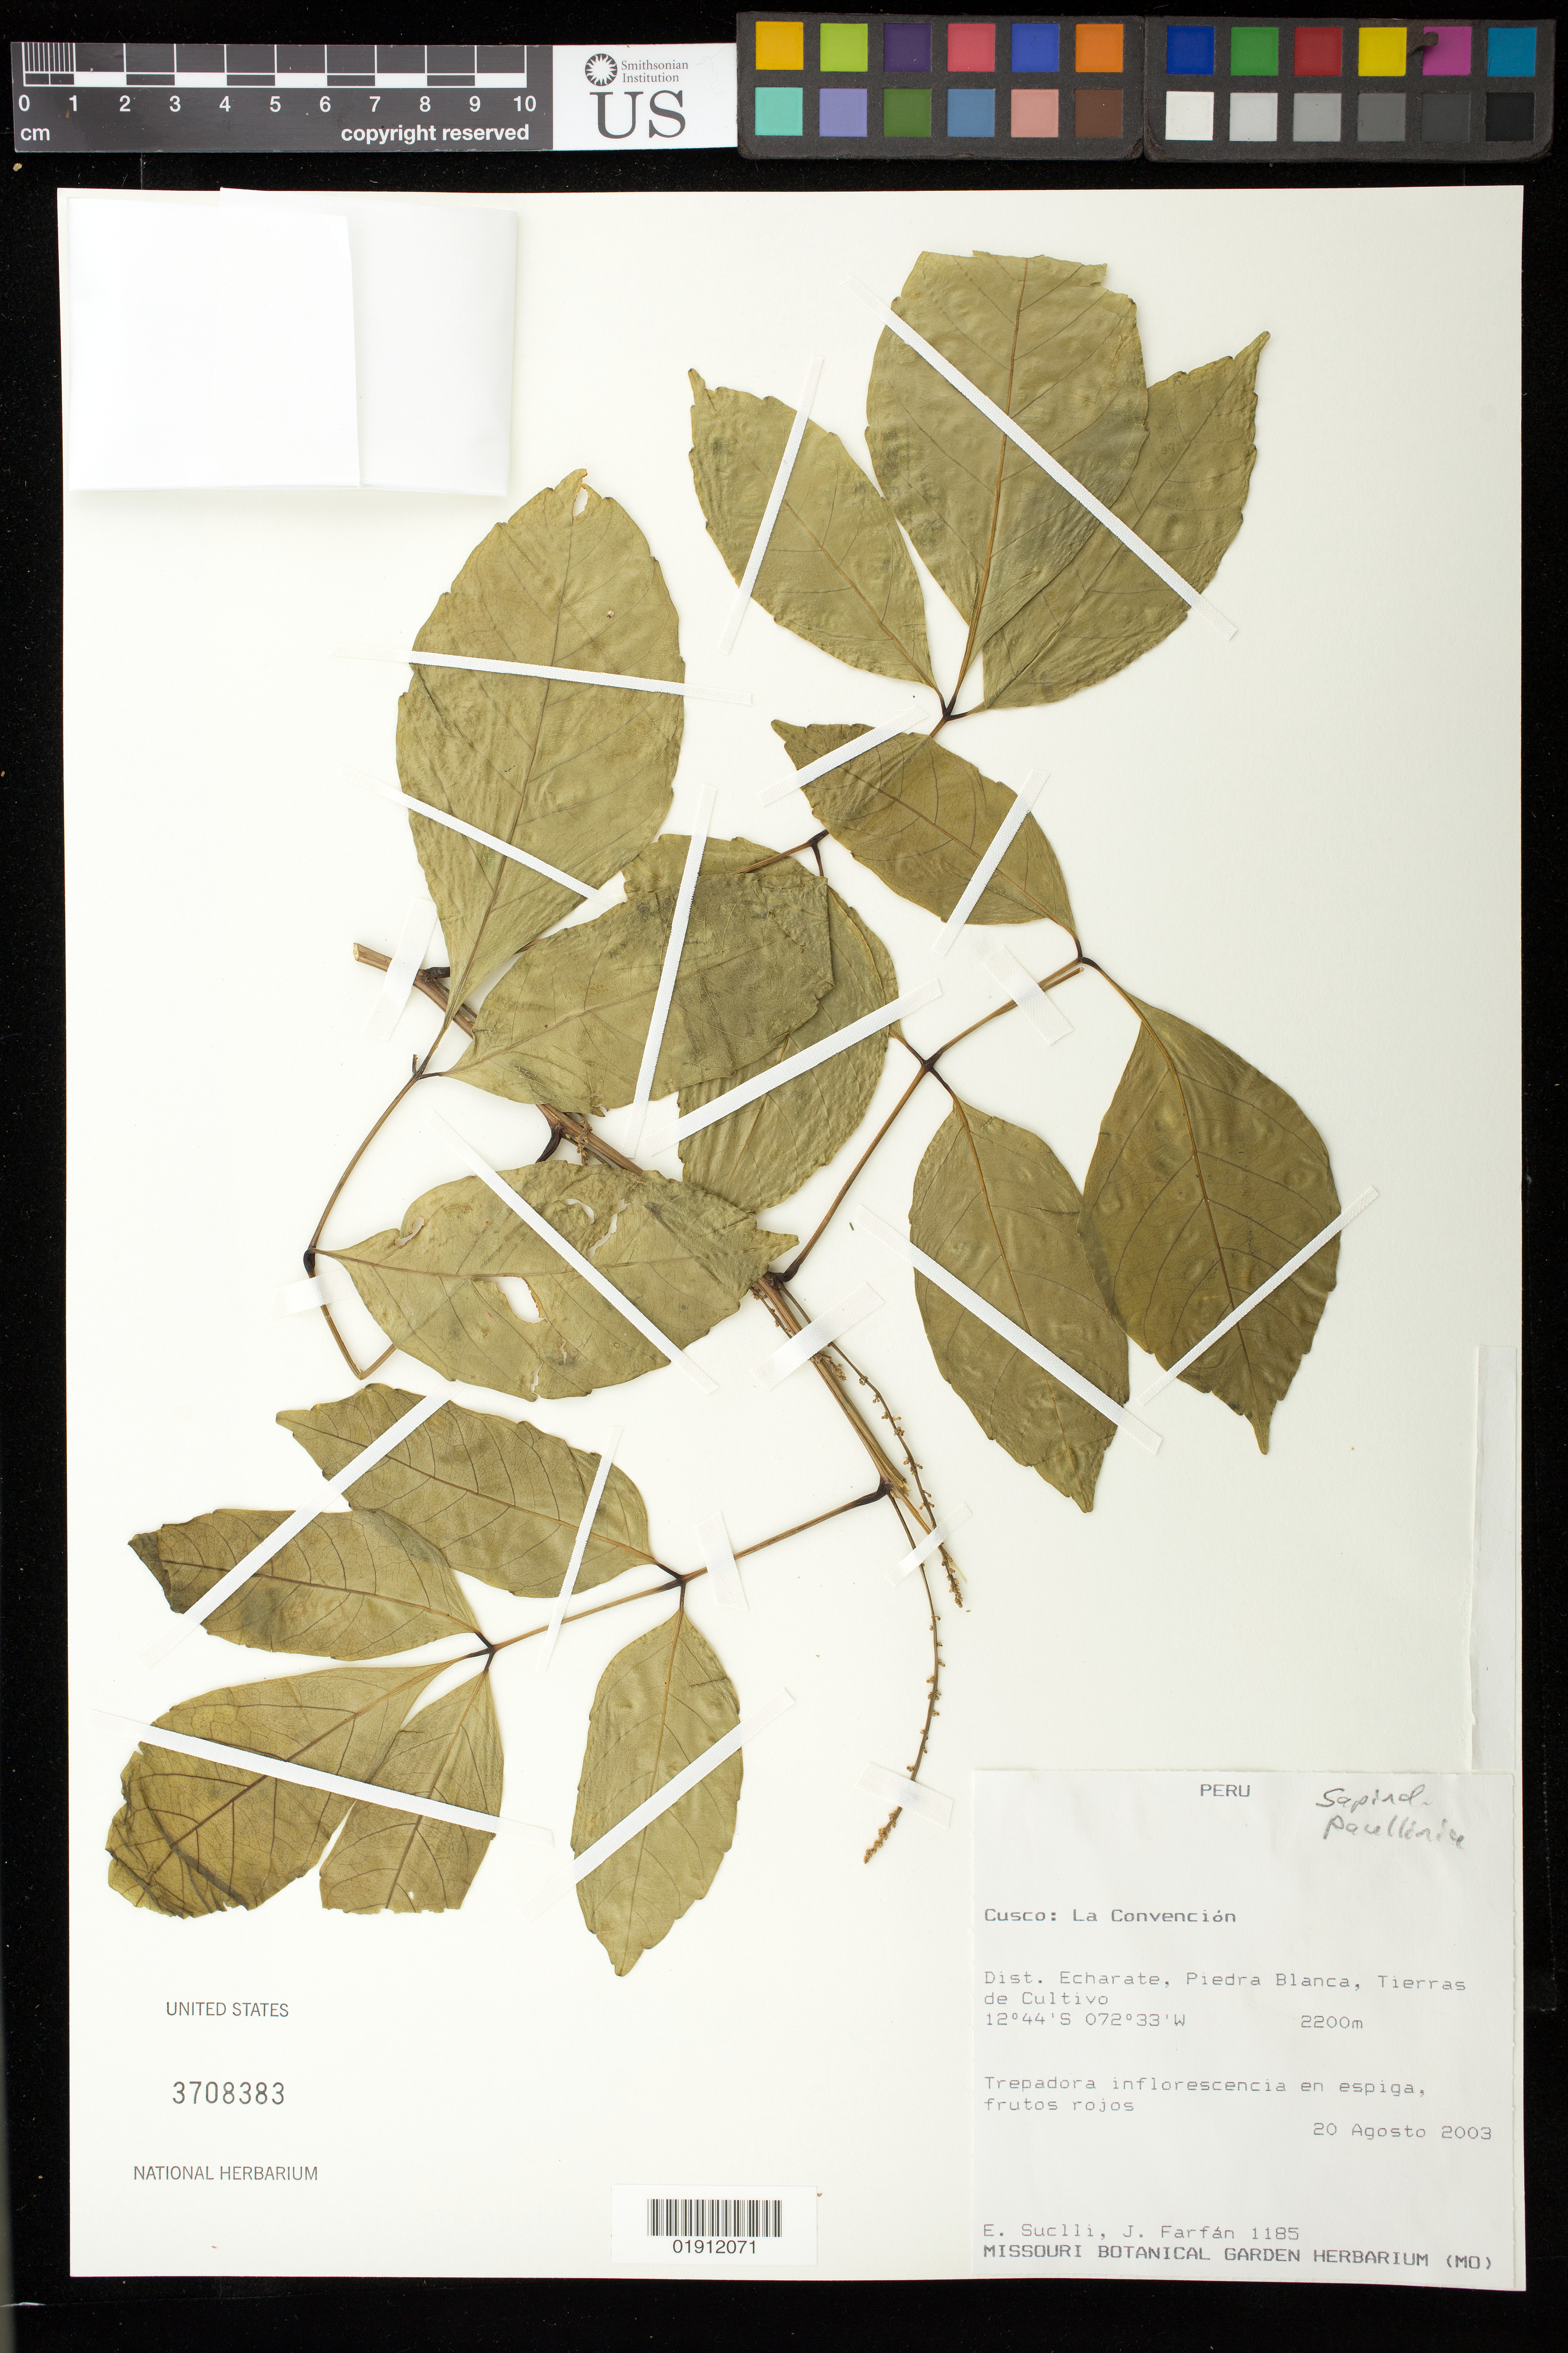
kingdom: Plantae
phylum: Tracheophyta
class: Magnoliopsida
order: Sapindales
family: Sapindaceae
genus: Paullinia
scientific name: Paullinia tumbesensis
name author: D.R. Simpson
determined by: Acevedo-Rodriguez, P., (US), Smithsonian Institution - National Museum of Natural History (UNITED STATES)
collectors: E. Suclli & J. Farfán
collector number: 1185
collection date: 2003-08-20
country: Peru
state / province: Cusco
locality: La Convención. Dist. Echarate, Piedra Blanca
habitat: Tierras de cultivo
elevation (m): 2200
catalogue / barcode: US 3708383